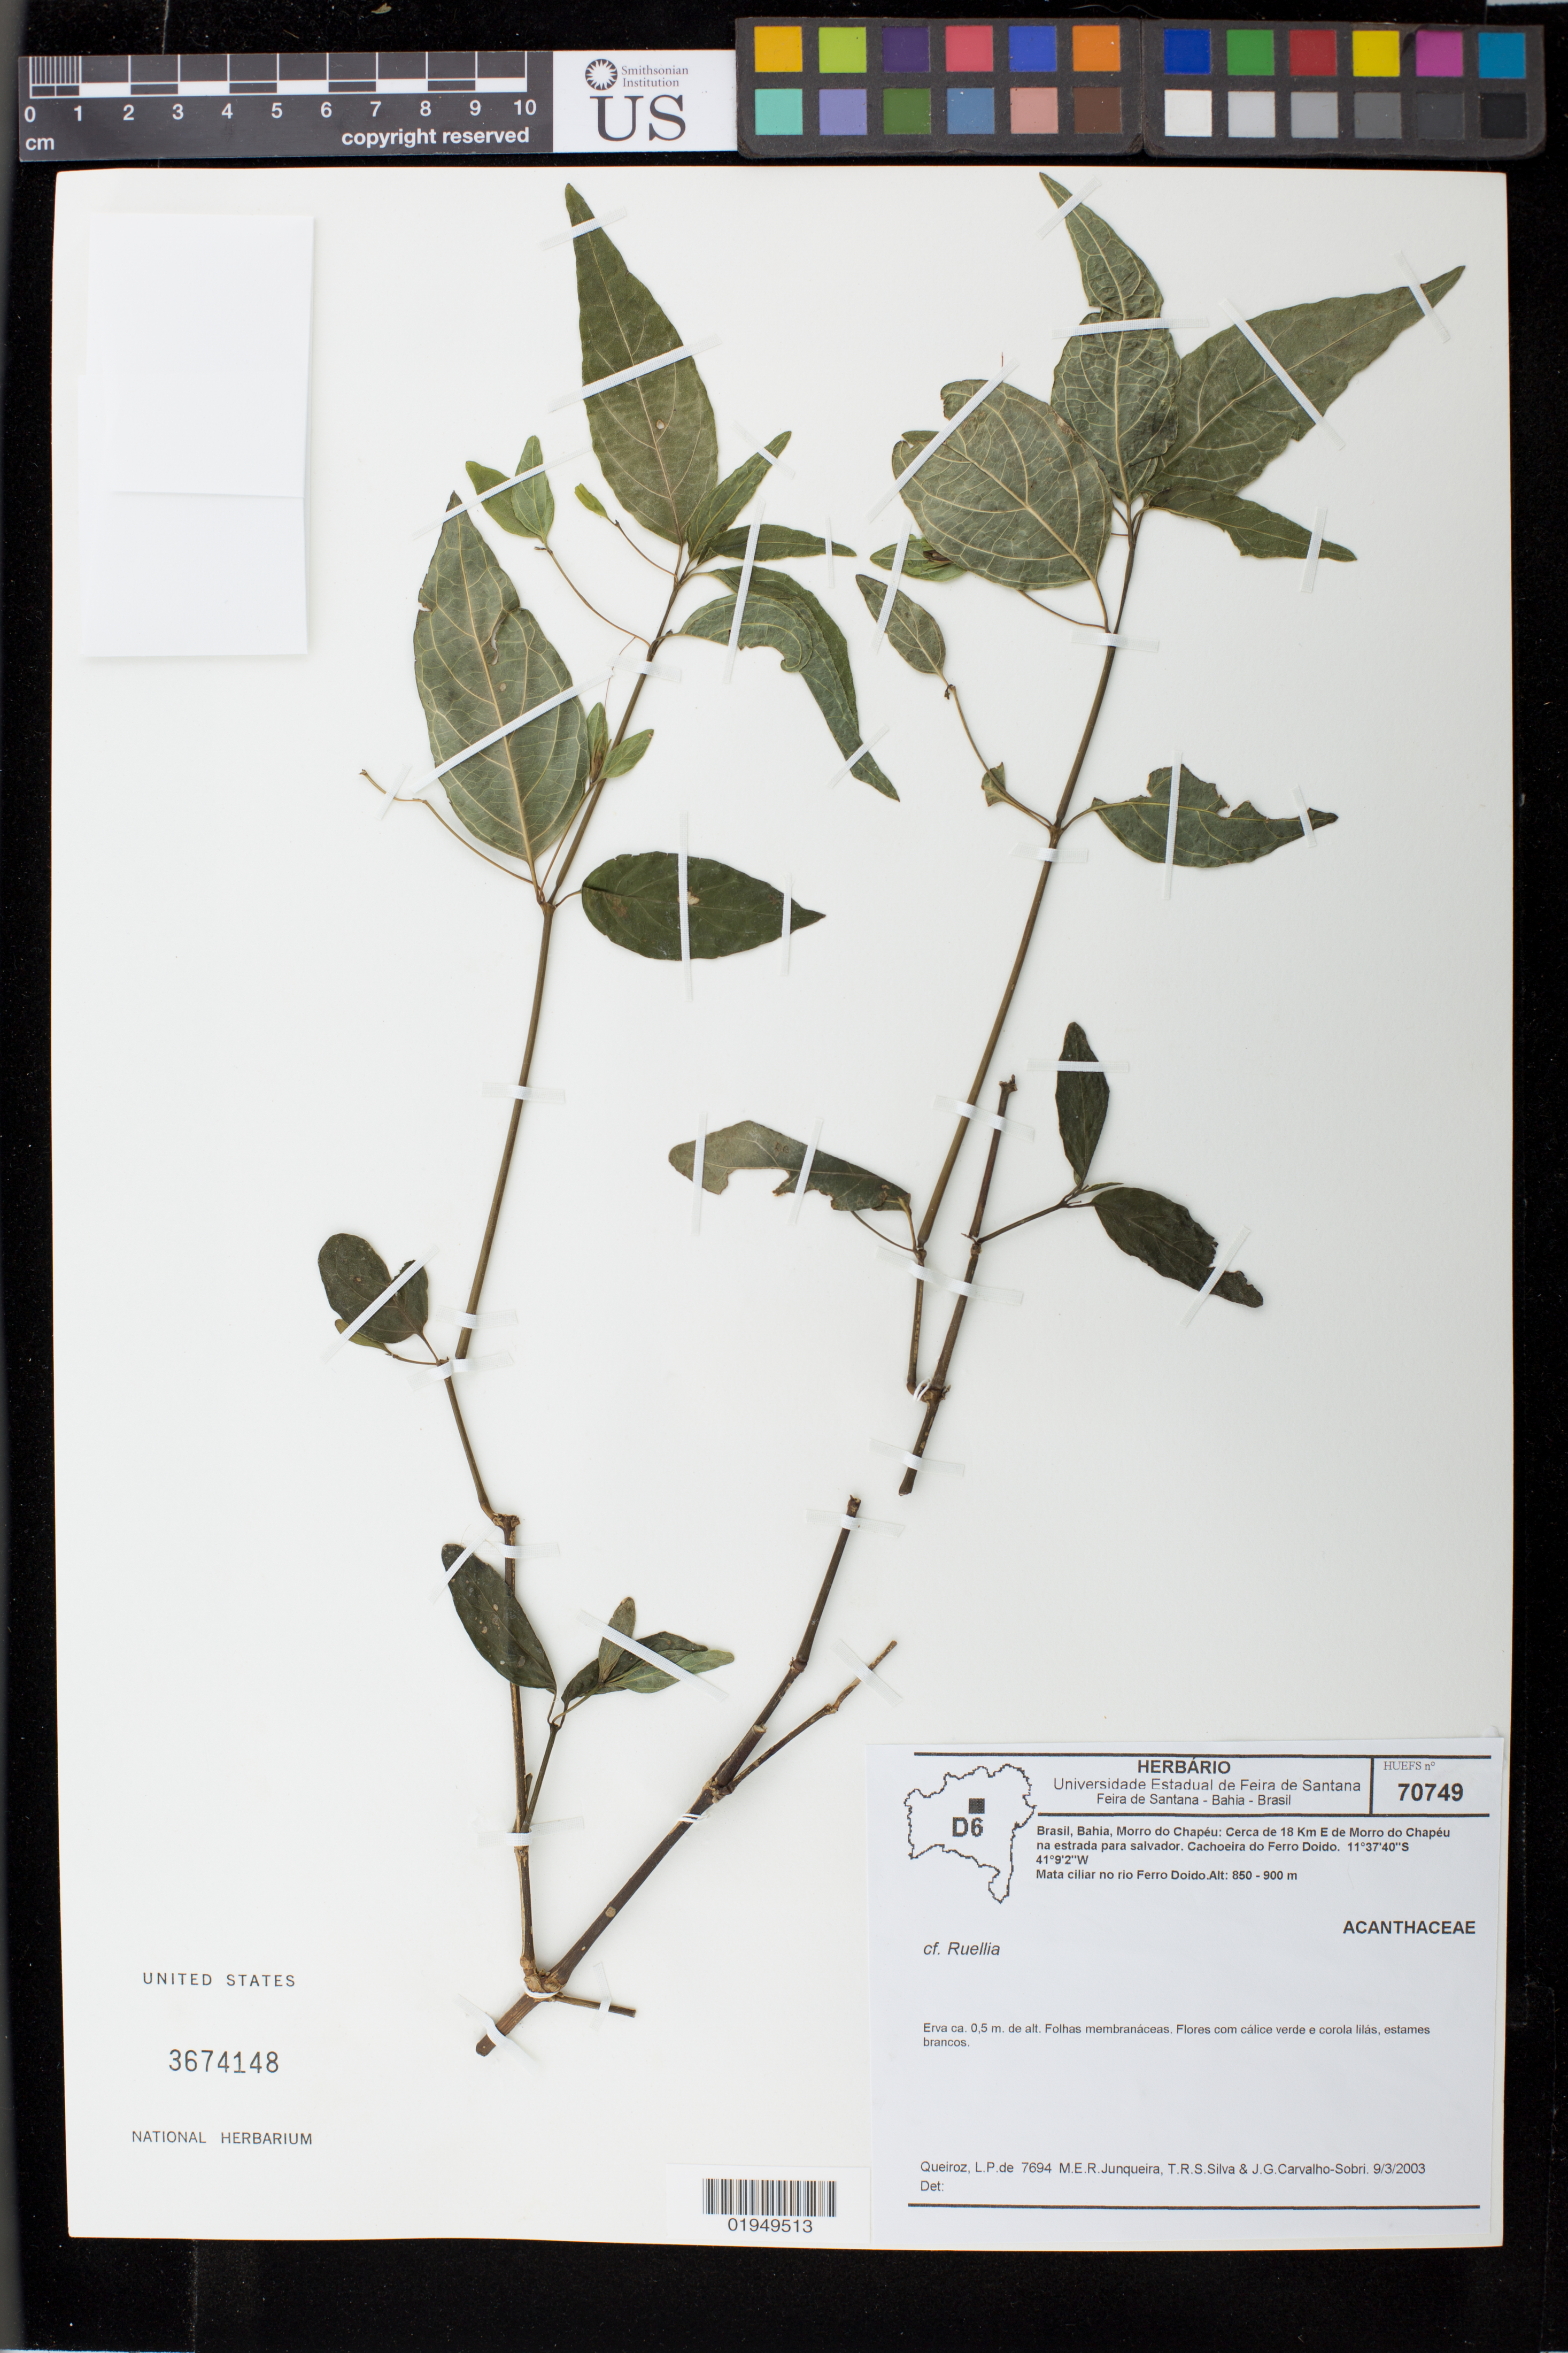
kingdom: Plantae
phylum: Tracheophyta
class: Magnoliopsida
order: Lamiales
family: Acanthaceae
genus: Ruellia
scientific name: Ruellia sp.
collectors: L. P. Queiroz, M. Junqueira, T. Silva & J. Carvalho-Sobrinho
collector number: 7694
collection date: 2003-03-09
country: Brazil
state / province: Bahia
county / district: Morro do Chapéu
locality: Cerca de 18 km E de Morro do Chapeu na estrada para salvador. Cachoeira do Ferra Doido.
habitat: Mata ciliar no rio Ferro Doido.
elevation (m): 850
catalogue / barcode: US 3674148